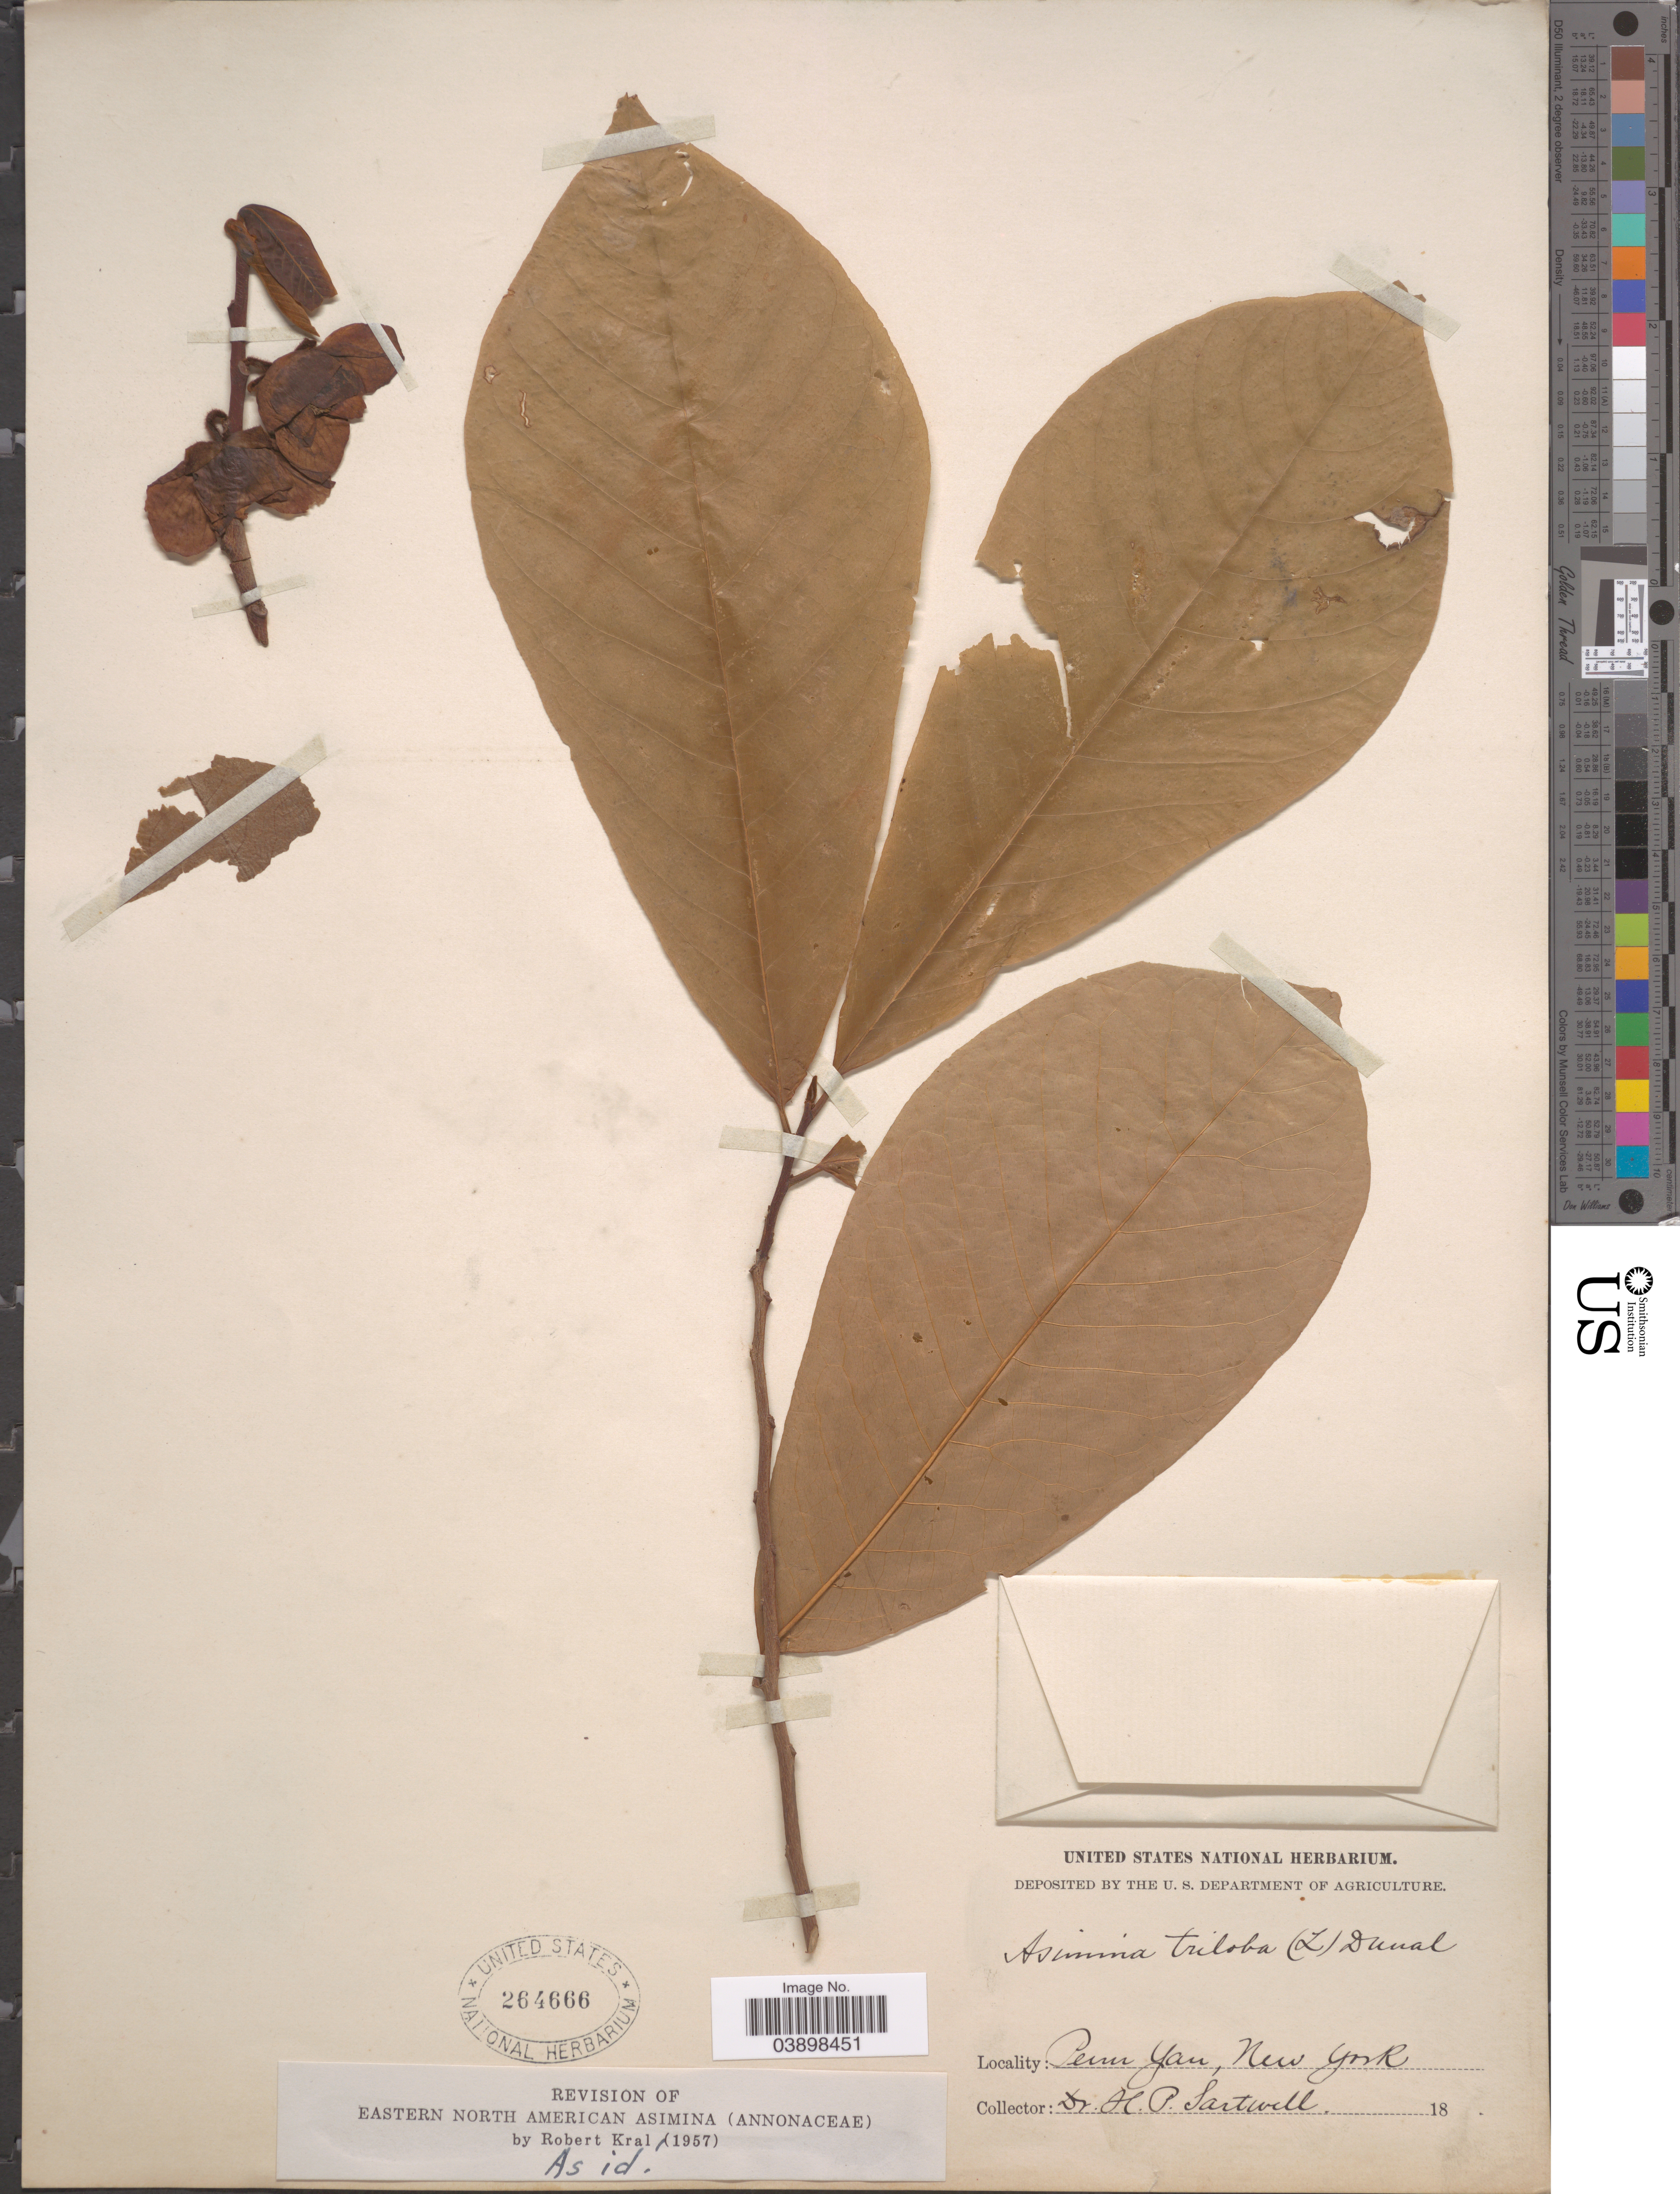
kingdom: Plantae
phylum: Tracheophyta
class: Magnoliopsida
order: Magnoliales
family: Annonaceae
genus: Asimina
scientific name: Asimina triloba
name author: (L.) Dunal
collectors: H. P. Sartwell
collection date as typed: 18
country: United States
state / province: New York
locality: Penn Yan.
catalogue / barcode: US 264666